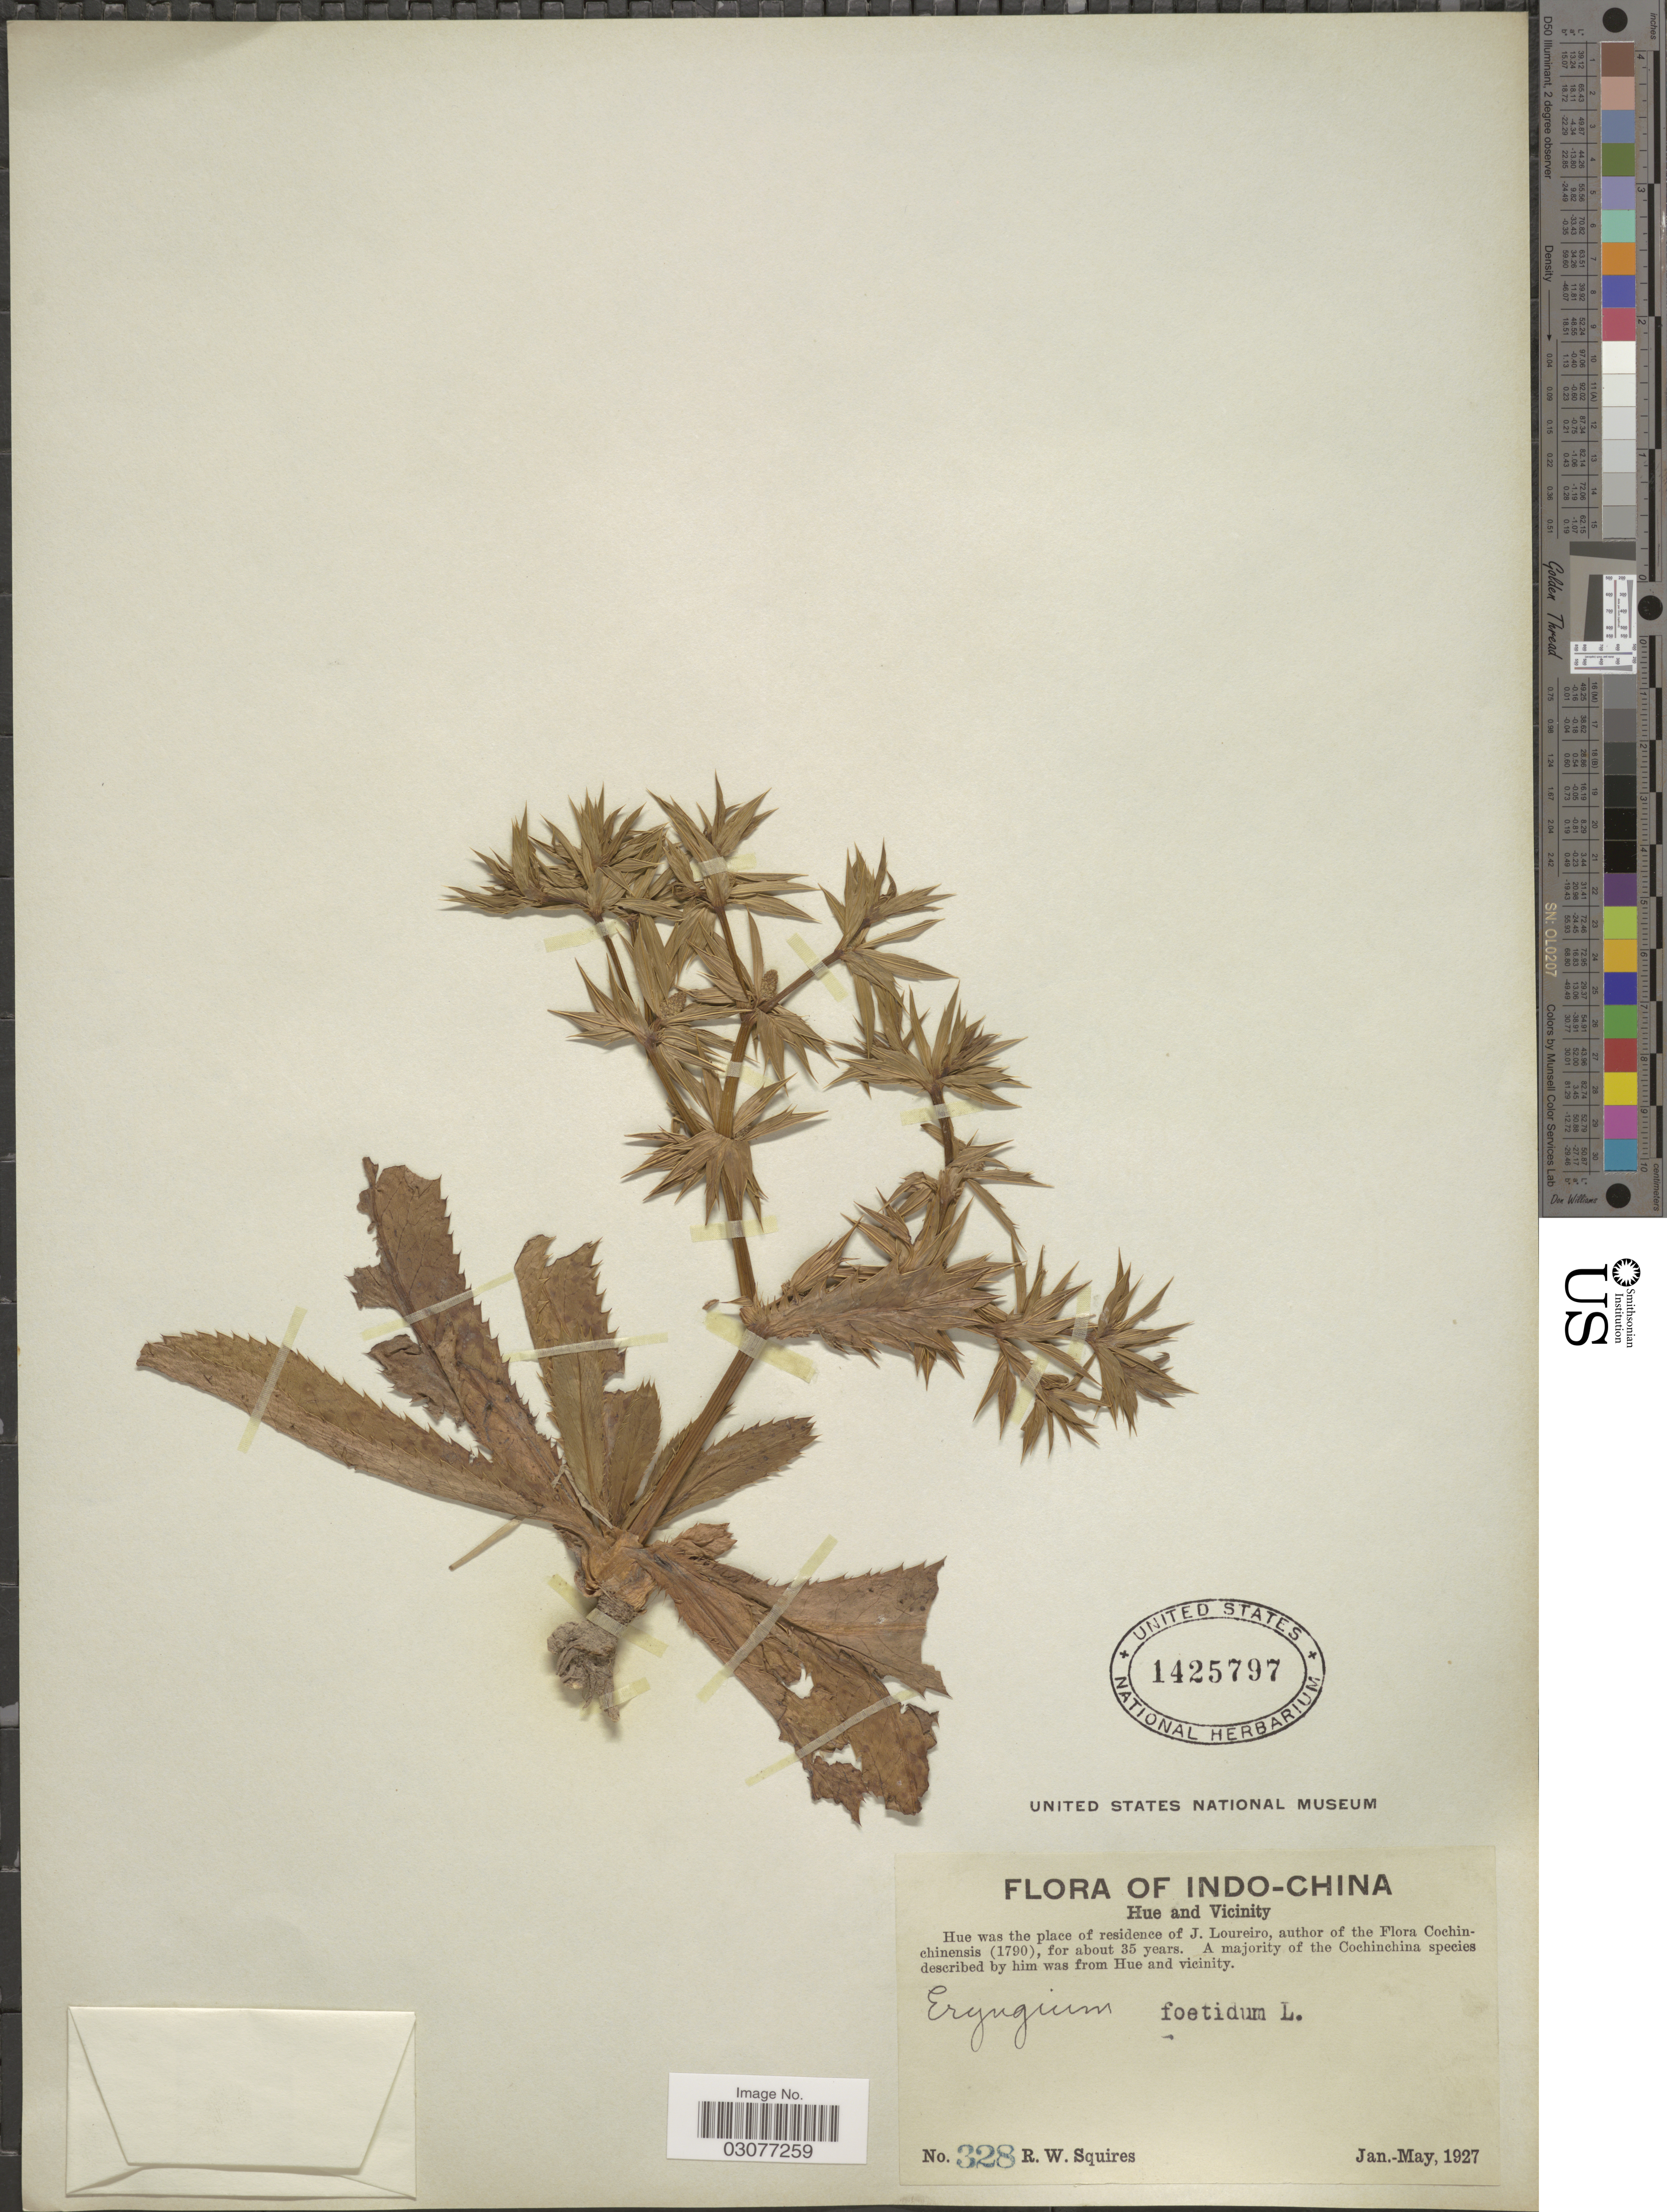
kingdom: Plantae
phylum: Tracheophyta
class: Magnoliopsida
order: Apiales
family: Apiaceae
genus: Eryngium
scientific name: Eryngium foetidum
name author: L.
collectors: R. Squires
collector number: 328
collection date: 1927-01/1927-05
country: Vietnam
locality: Indo-China, Hue and vicinity.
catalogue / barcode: US 1425797